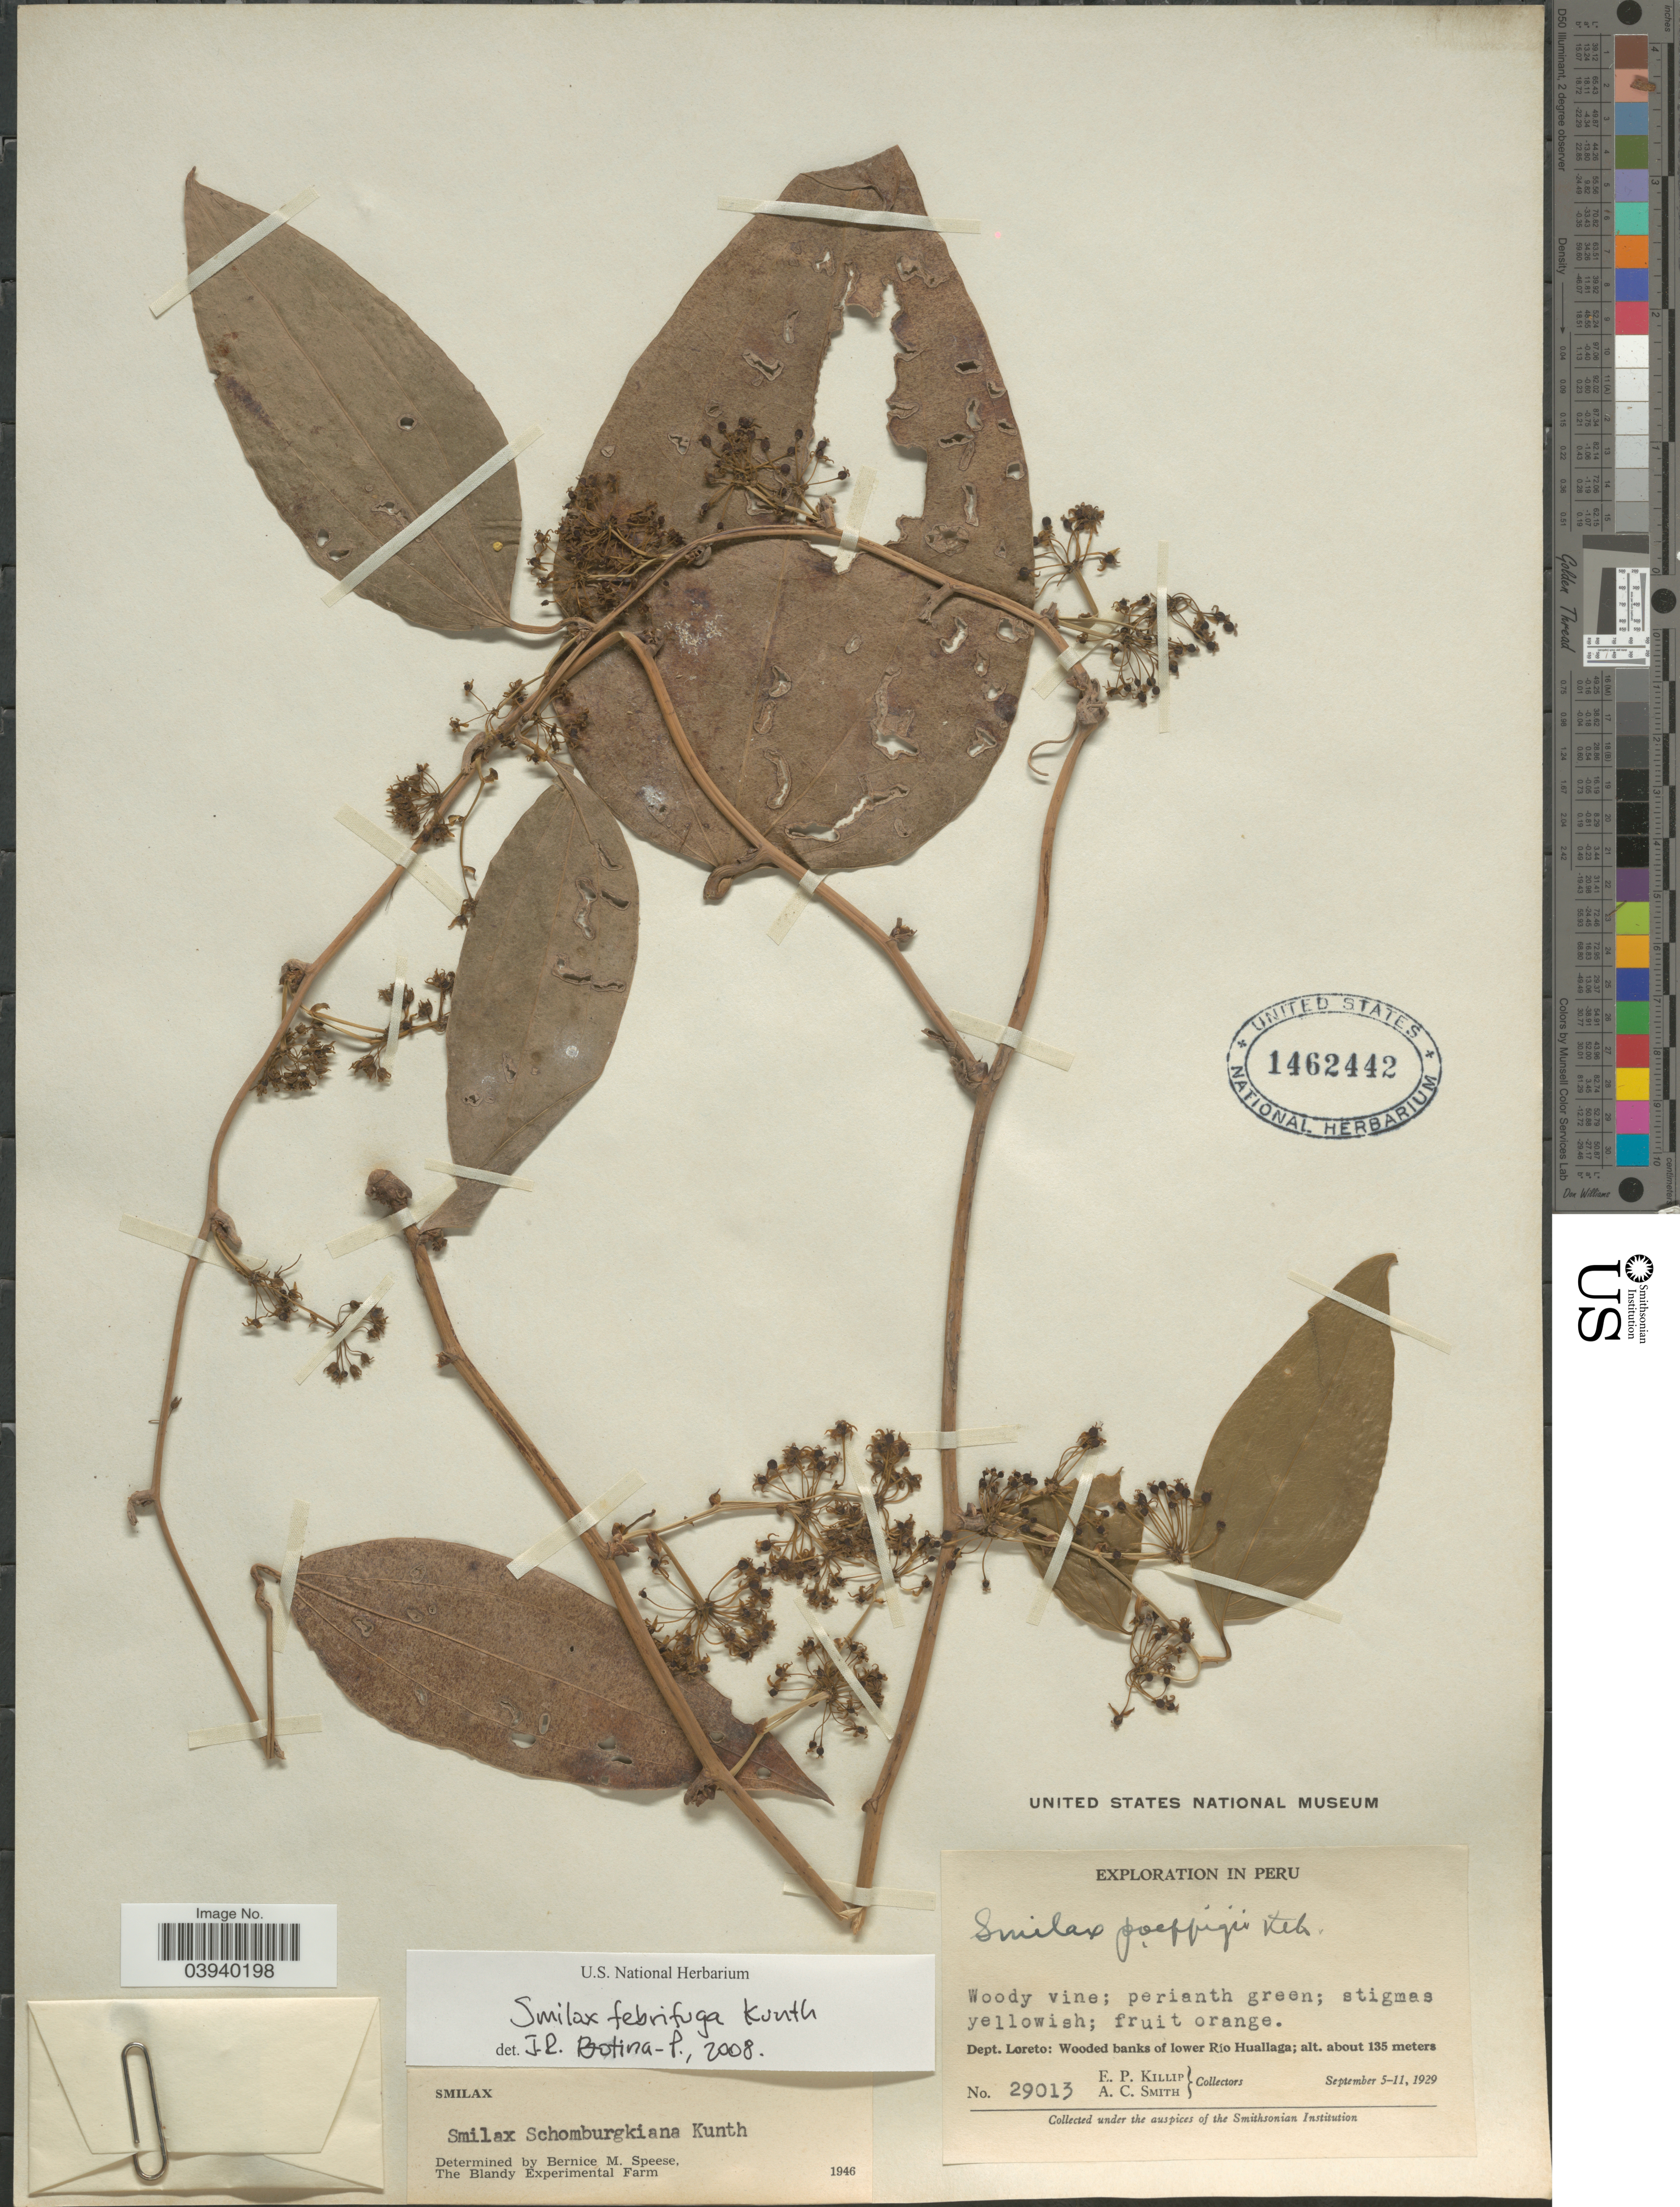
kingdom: Plantae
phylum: Tracheophyta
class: Liliopsida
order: Liliales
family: Smilacaceae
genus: Smilax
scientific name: Smilax febrifuga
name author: Kunth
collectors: E. P. Killip & A. C. Smith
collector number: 29013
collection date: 1929-09-05/1929-09-11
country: Peru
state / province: Loreto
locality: Dept. Loreto: Wooded banks of lower Río Huallaga.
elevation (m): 135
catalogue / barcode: US 1462442